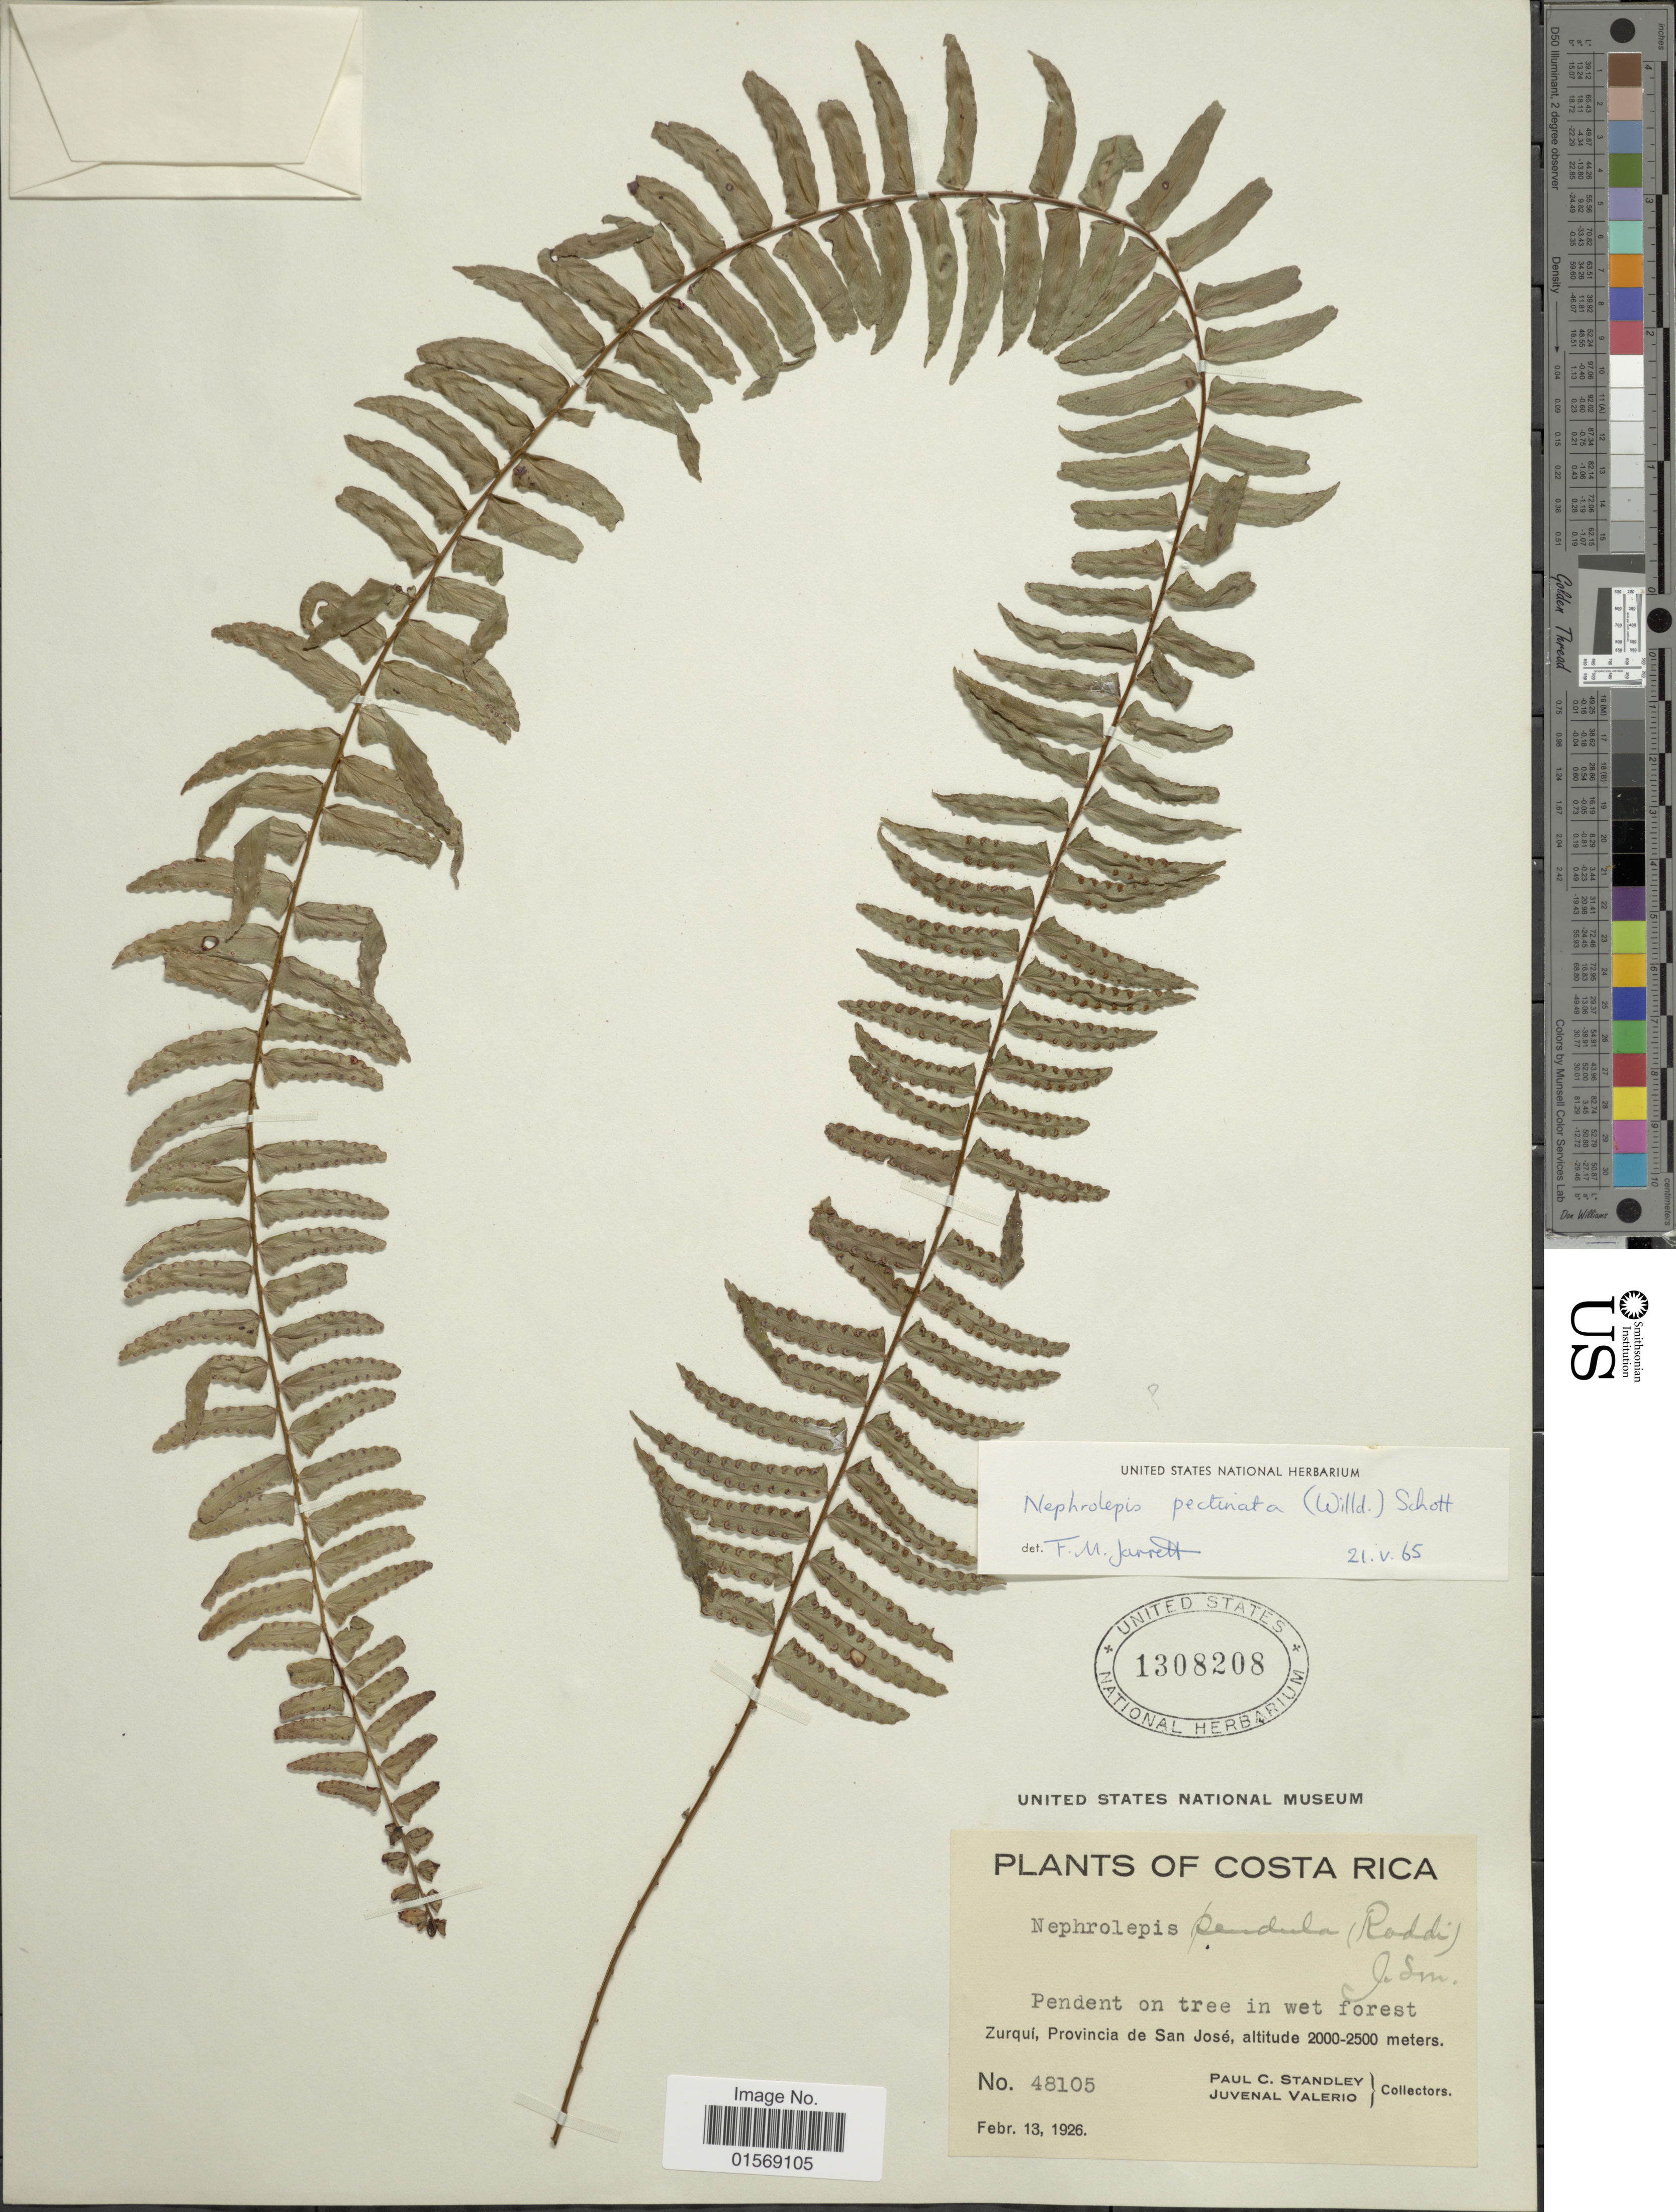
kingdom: Plantae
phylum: Tracheophyta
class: Polypodiopsida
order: Polypodiales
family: Nephrolepidaceae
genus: Nephrolepis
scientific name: Nephrolepis pendula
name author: (Raddi) J. Sm.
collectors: P. C. Standley & J. Valerio R.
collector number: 48105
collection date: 1926-02-13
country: Costa Rica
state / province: San José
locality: Costa Rica, Zurqui, Provincia de San Jose.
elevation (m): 2000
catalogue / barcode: US 1308208